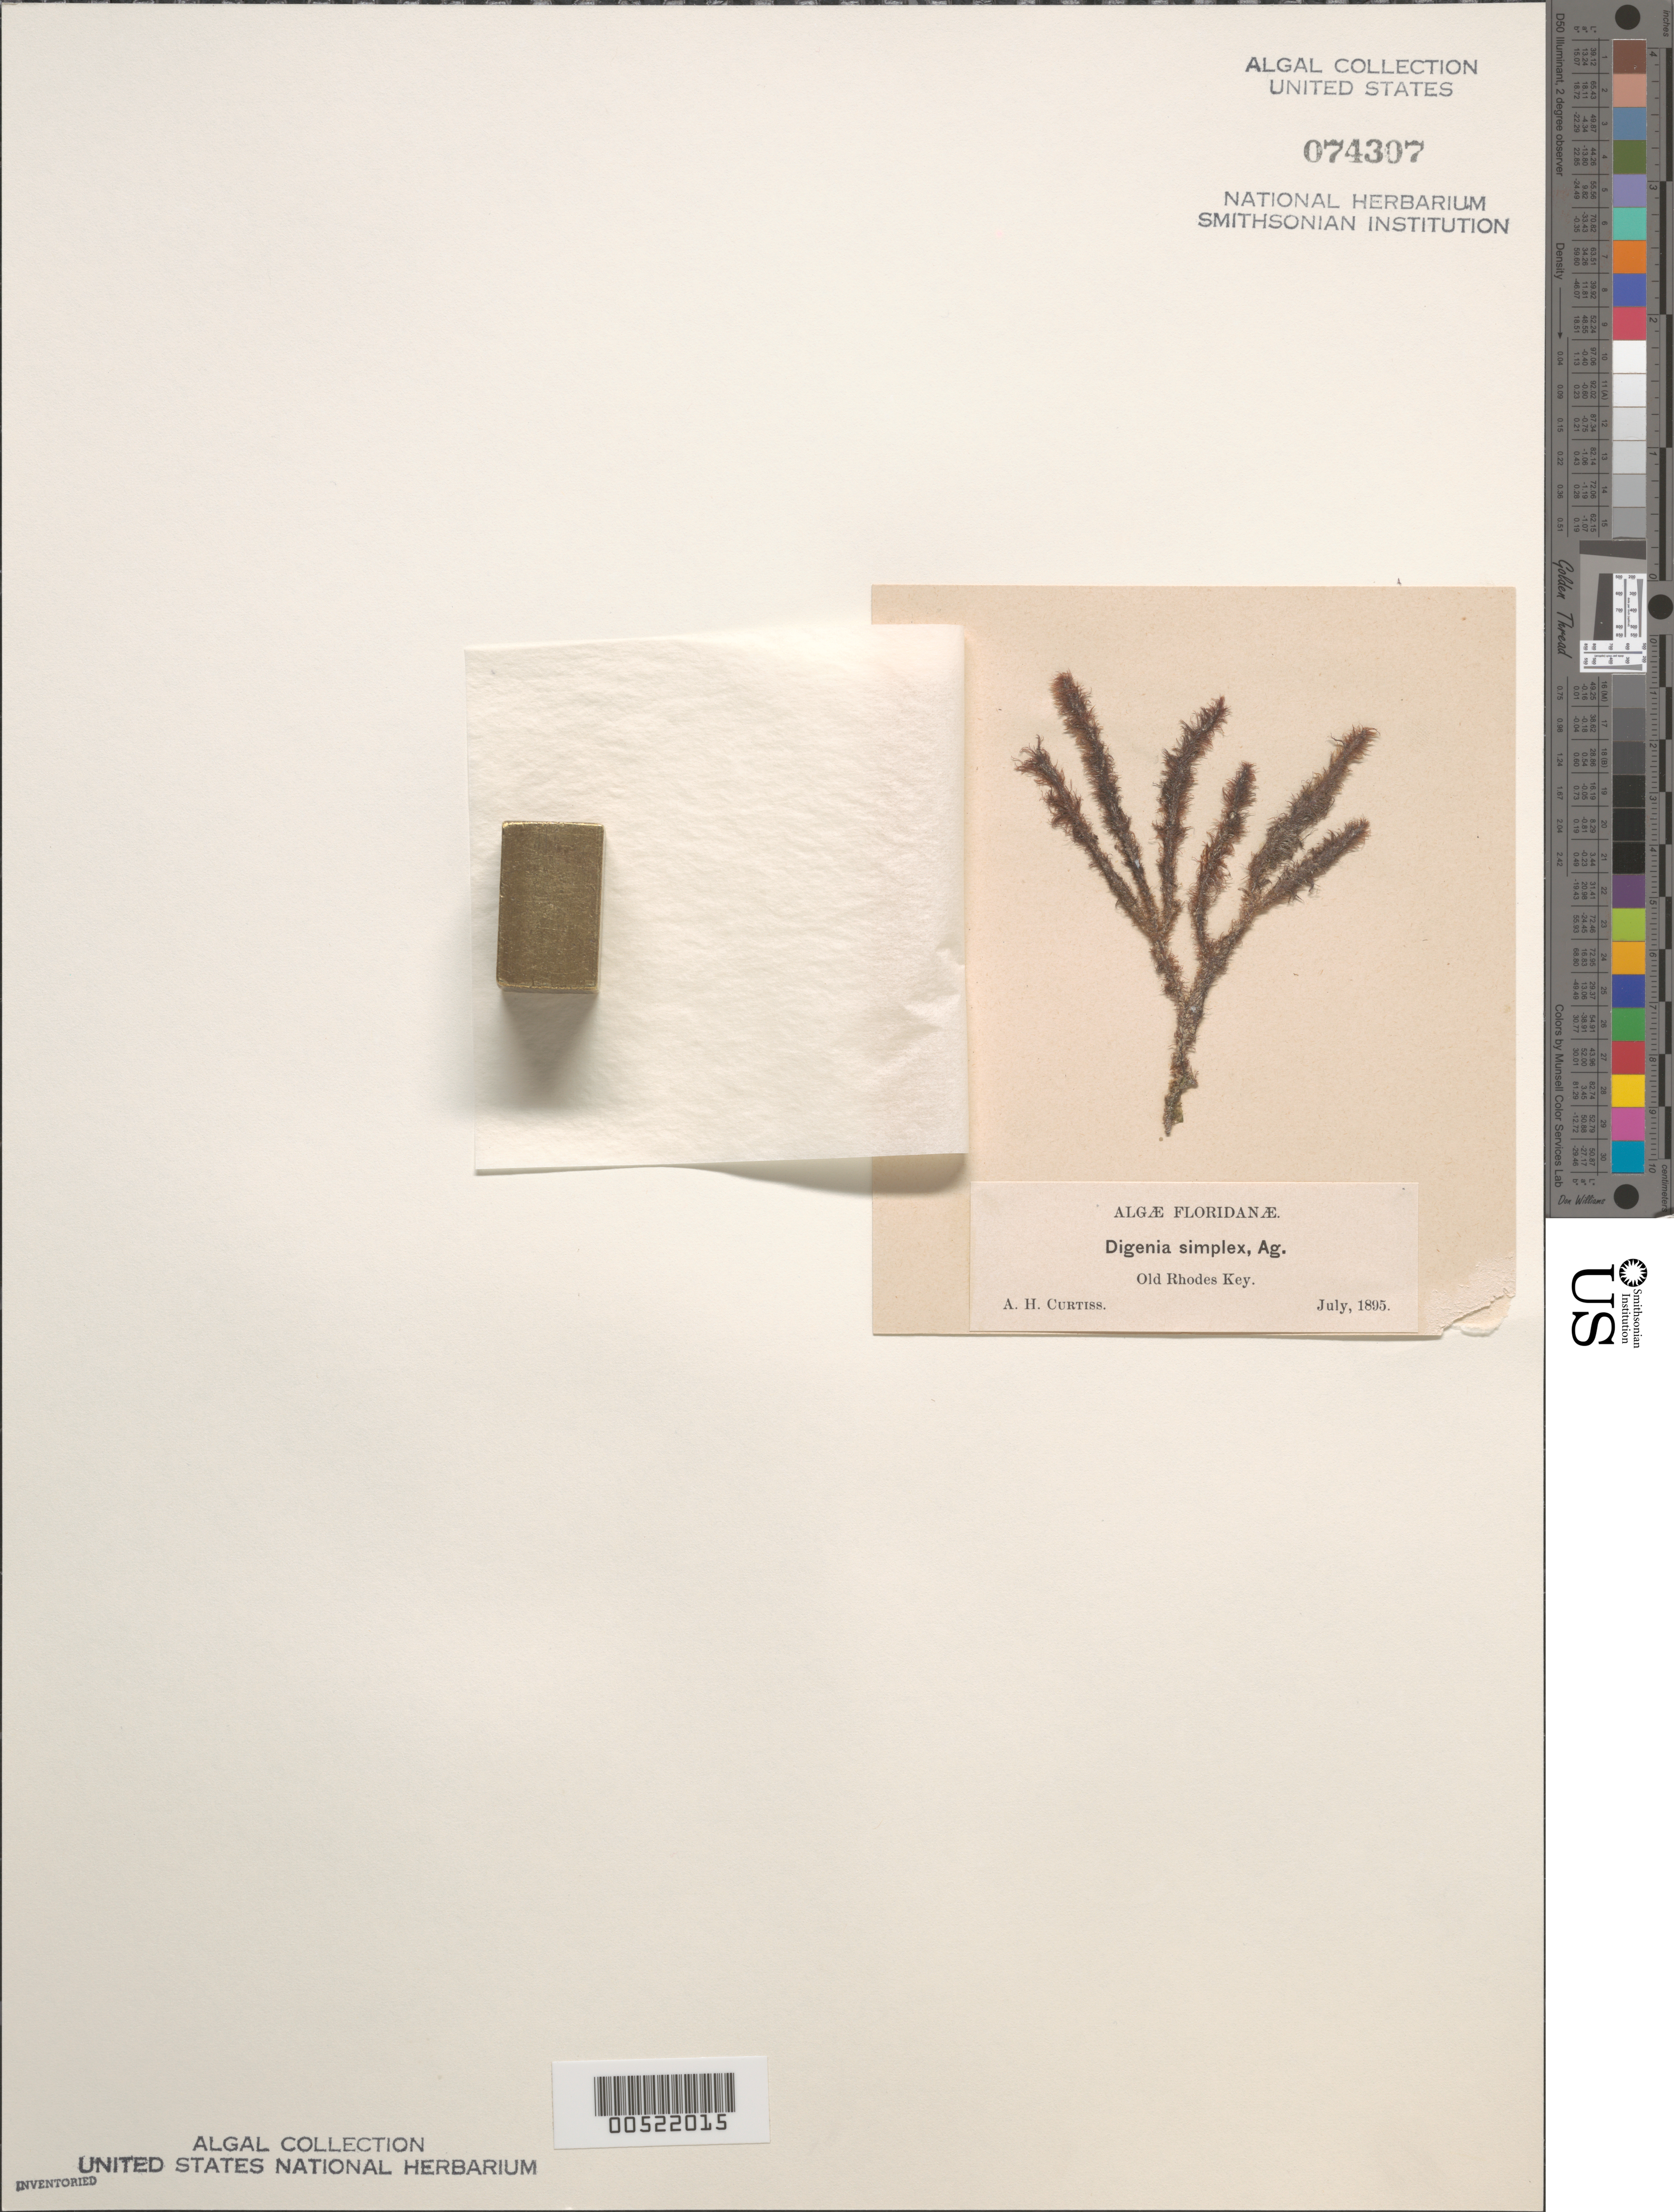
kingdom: Plantae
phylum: Rhodophyta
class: Florideophyceae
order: Ceramiales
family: Rhodomelaceae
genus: Digenea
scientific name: Digenea simplex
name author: (Wulfen) C. Agardh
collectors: A. H. Curtiss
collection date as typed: Jul 1895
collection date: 1895-07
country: United States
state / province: Florida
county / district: Miami-Dade County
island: Old Rhodes Key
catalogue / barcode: US 74307